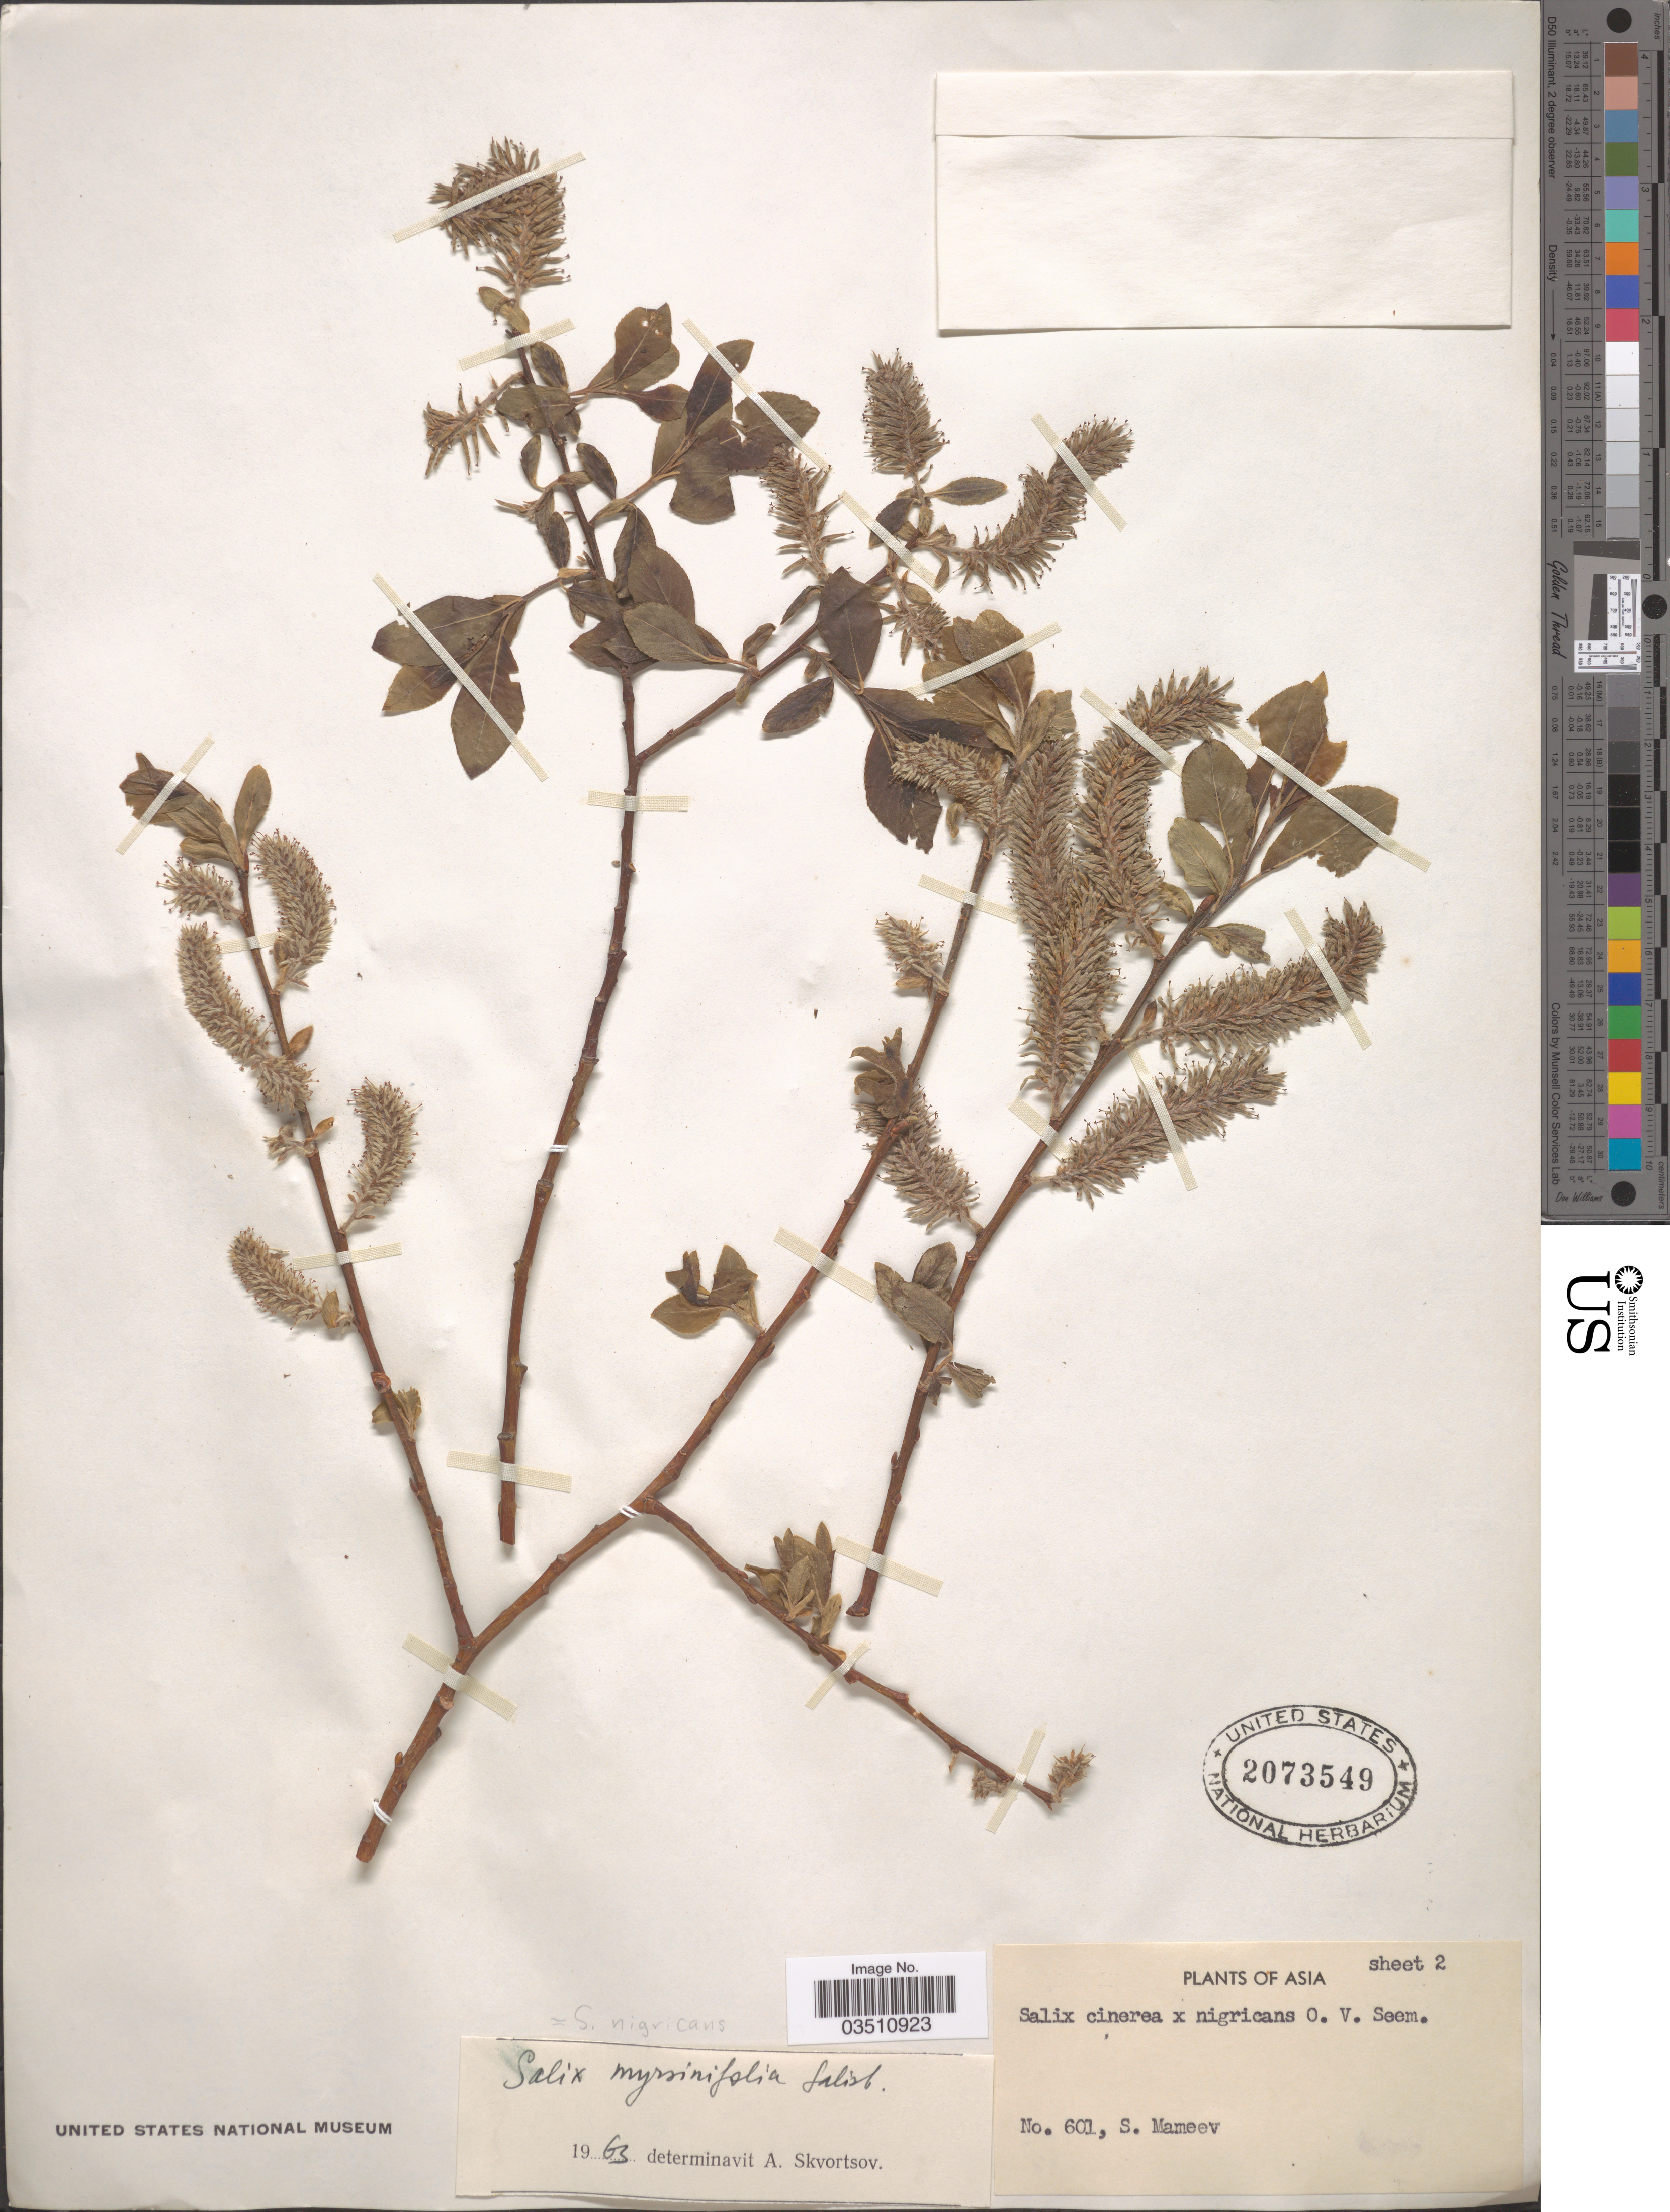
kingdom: Plantae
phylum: Tracheophyta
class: Magnoliopsida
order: Malpighiales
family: Salicaceae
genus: Salix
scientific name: Salix nigricans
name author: Sm.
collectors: S. Mameev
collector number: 601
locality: Asia.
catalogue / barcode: US 2073549